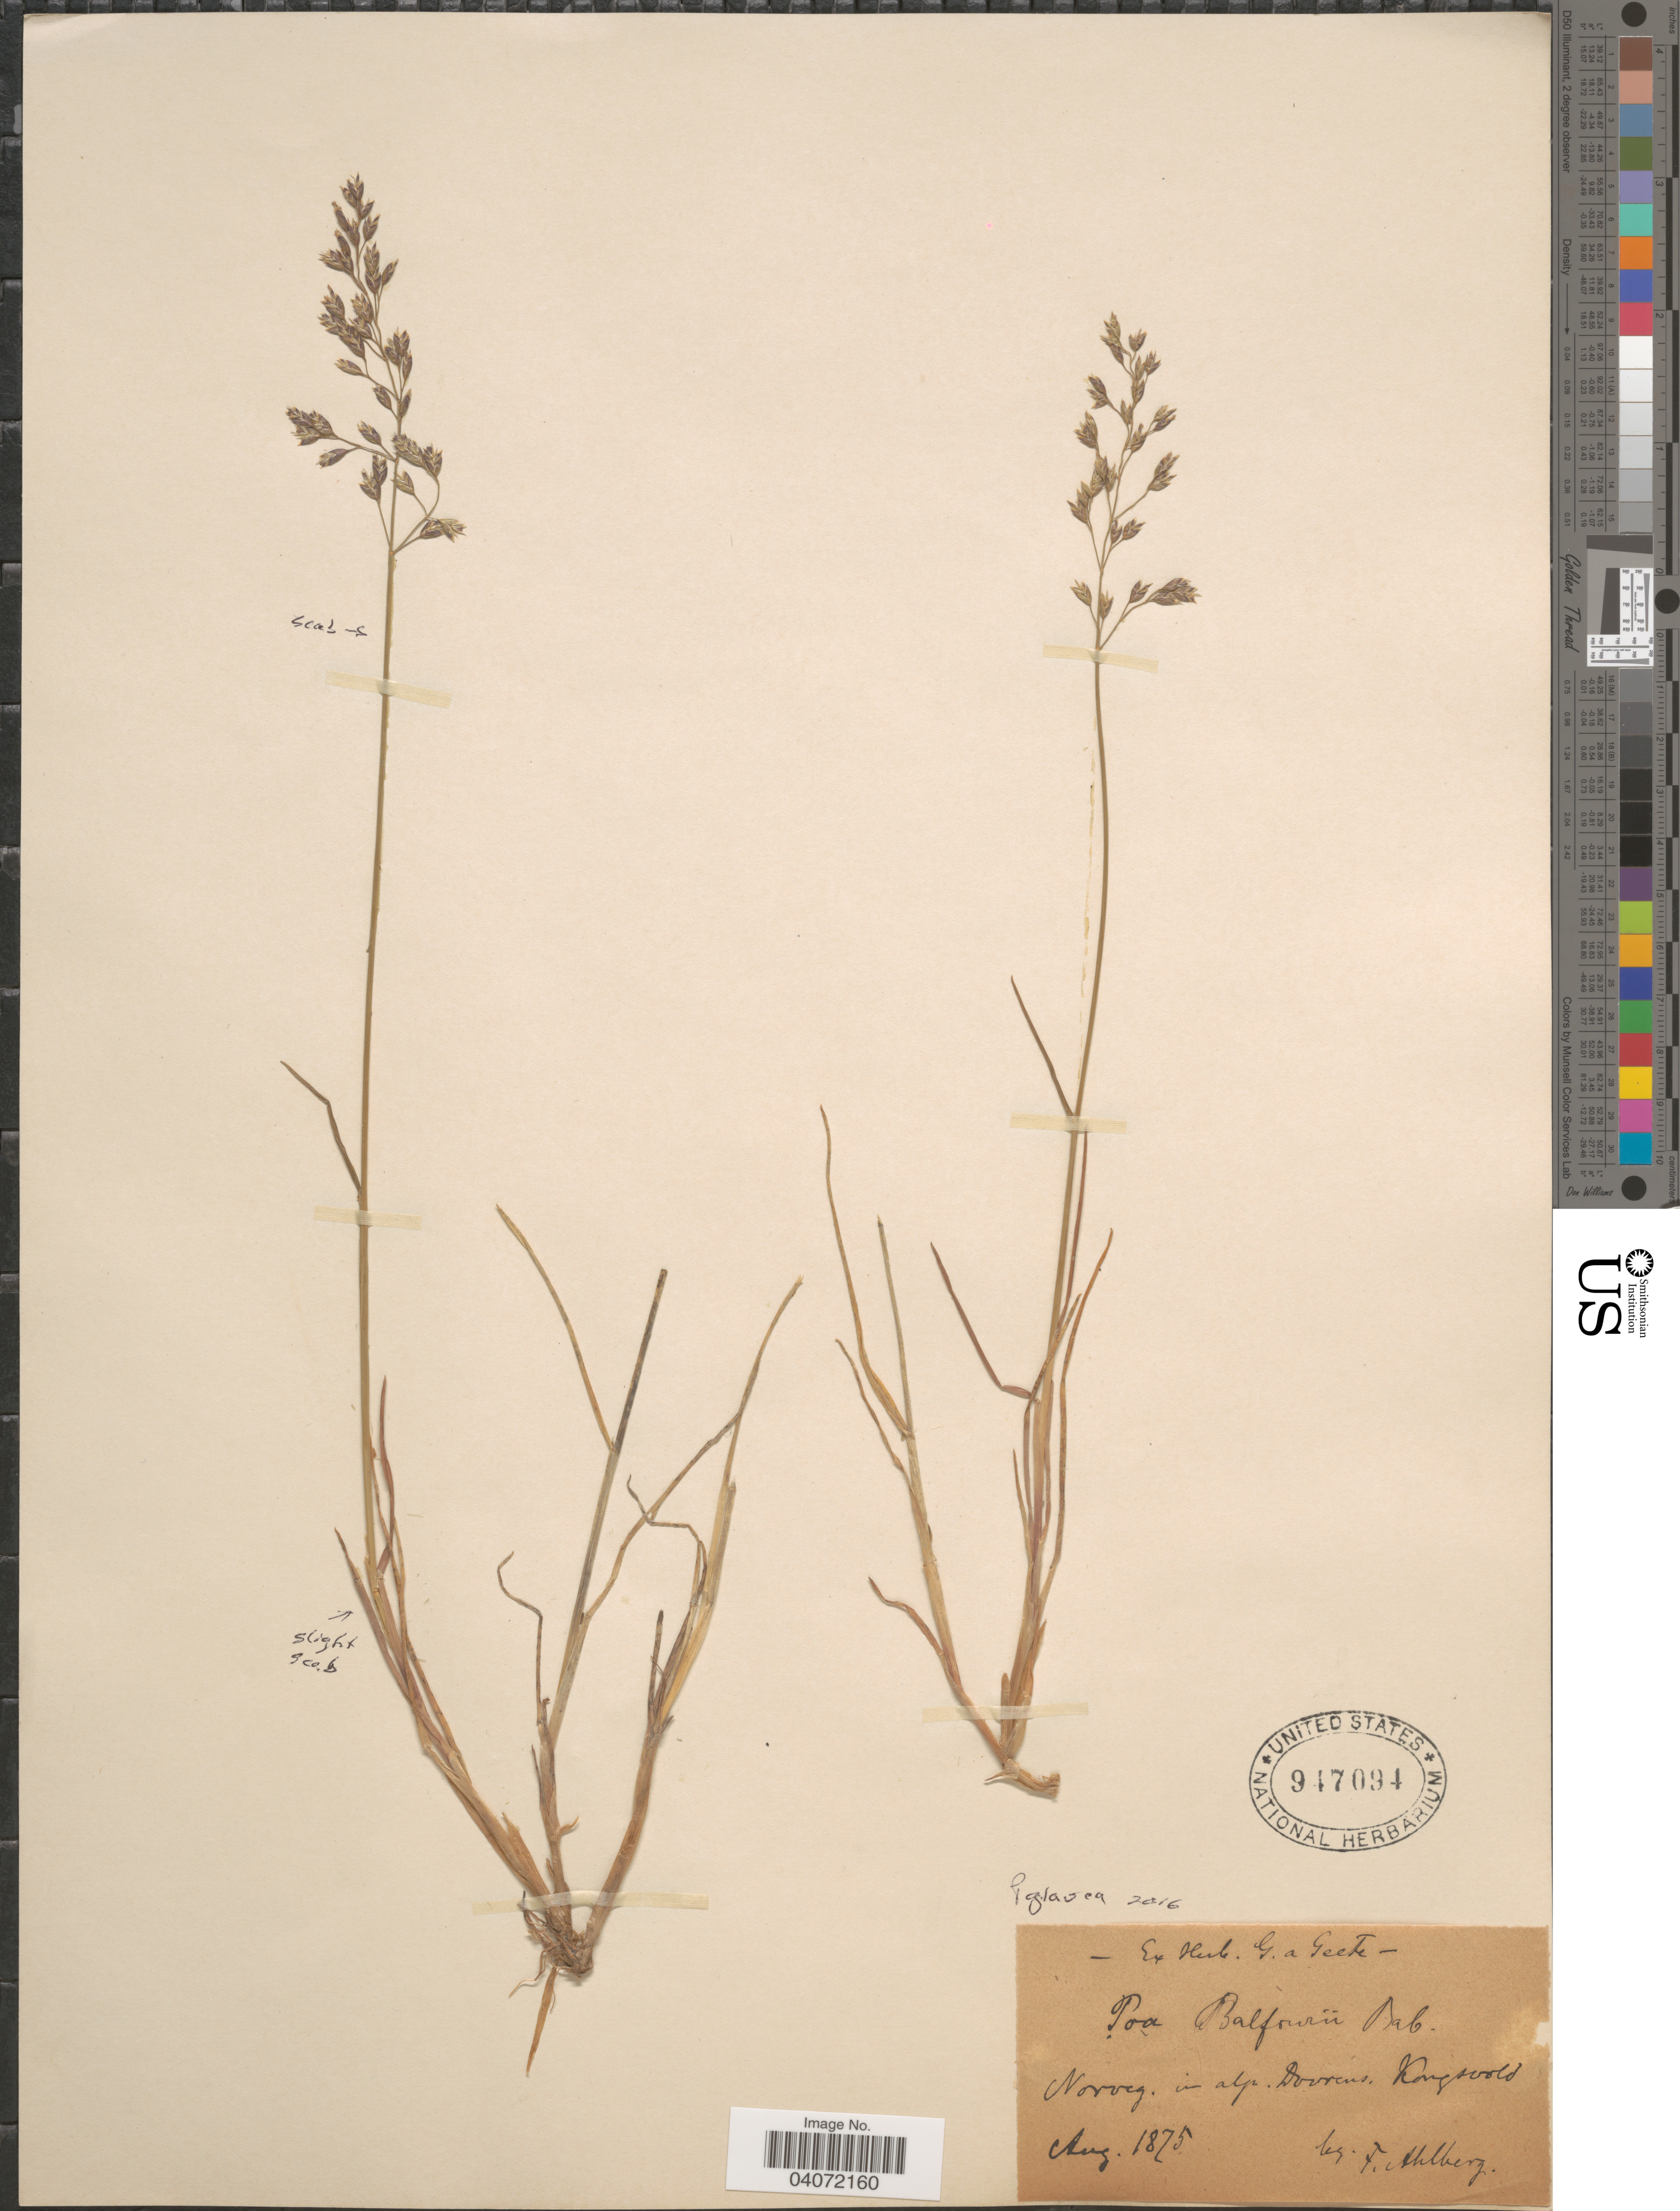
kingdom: Plantae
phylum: Tracheophyta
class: Liliopsida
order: Poales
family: Poaceae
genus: Poa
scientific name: Poa glauca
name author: Vahl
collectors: F. Ahlberg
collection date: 1875-08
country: Norway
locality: Norveg. in alp. Dovrens. Kongsvold.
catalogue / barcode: US 947094